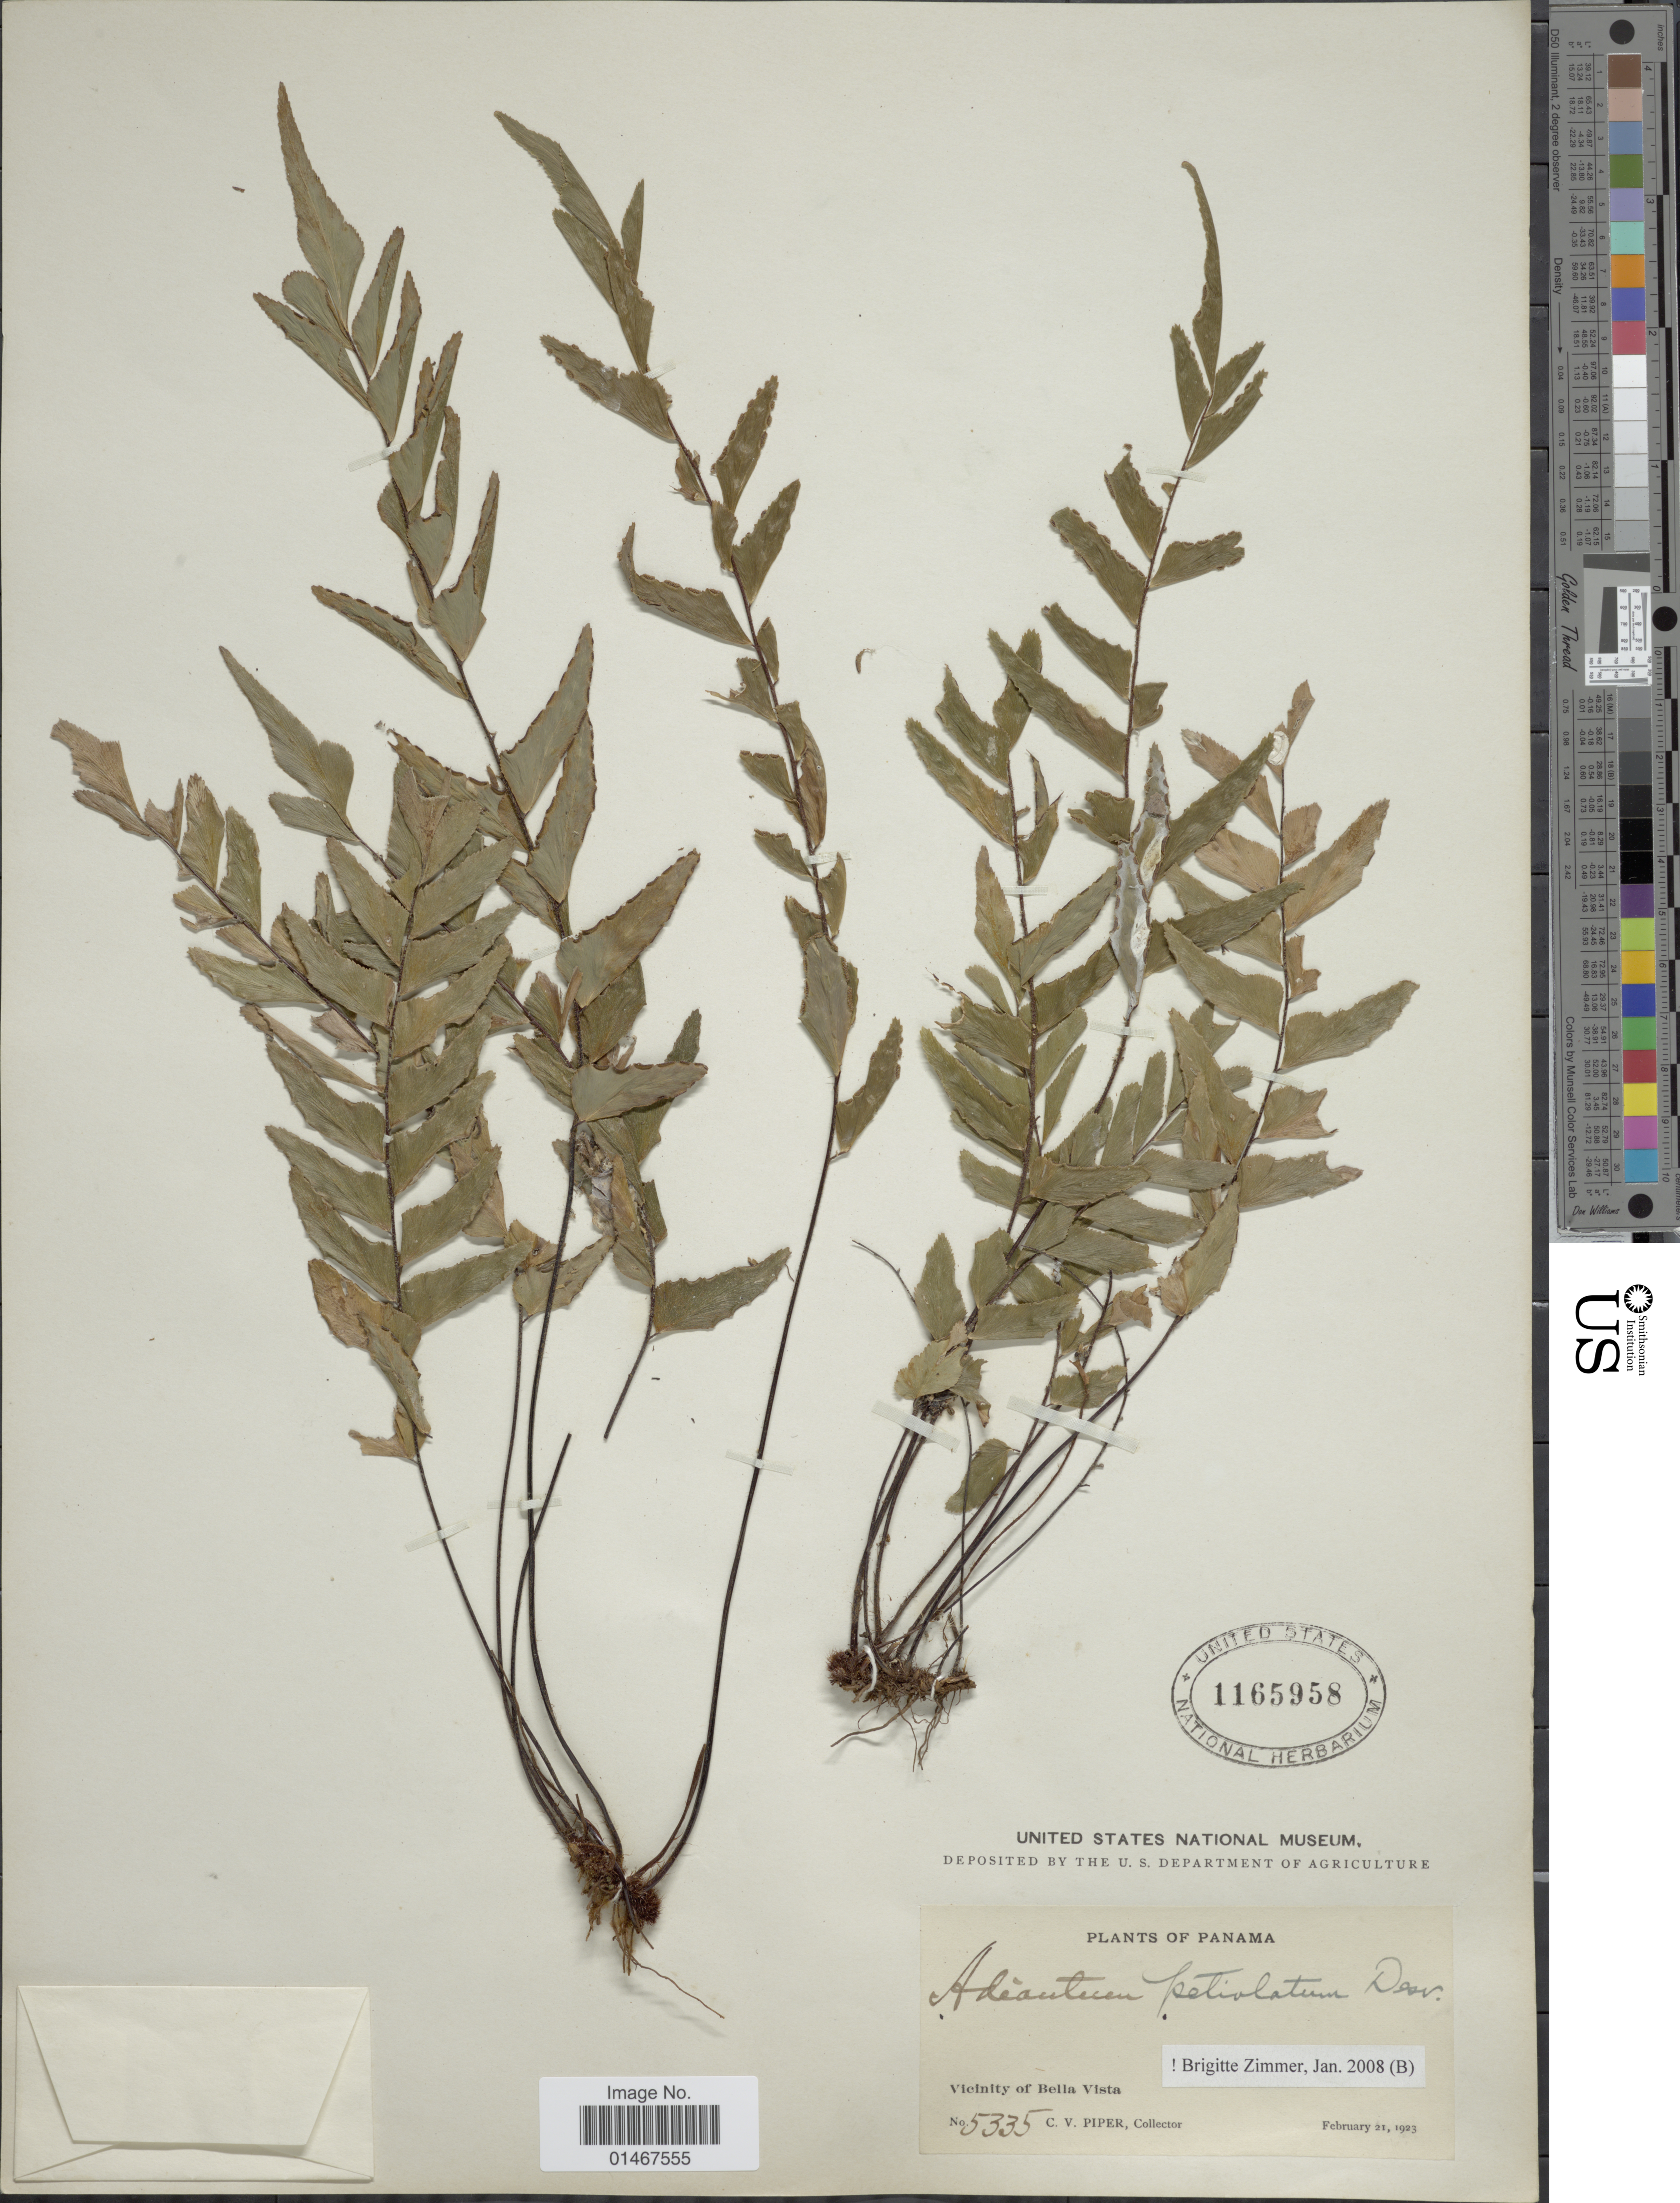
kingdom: Plantae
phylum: Tracheophyta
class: Polypodiopsida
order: Polypodiales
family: Pteridaceae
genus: Adiantum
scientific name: Adiantum petiolatum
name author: Desv.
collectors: C. V. Piper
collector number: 5335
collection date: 1923-02-21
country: Panama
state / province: Panamá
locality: Vicinity of Bella Vista.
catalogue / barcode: US 1165958